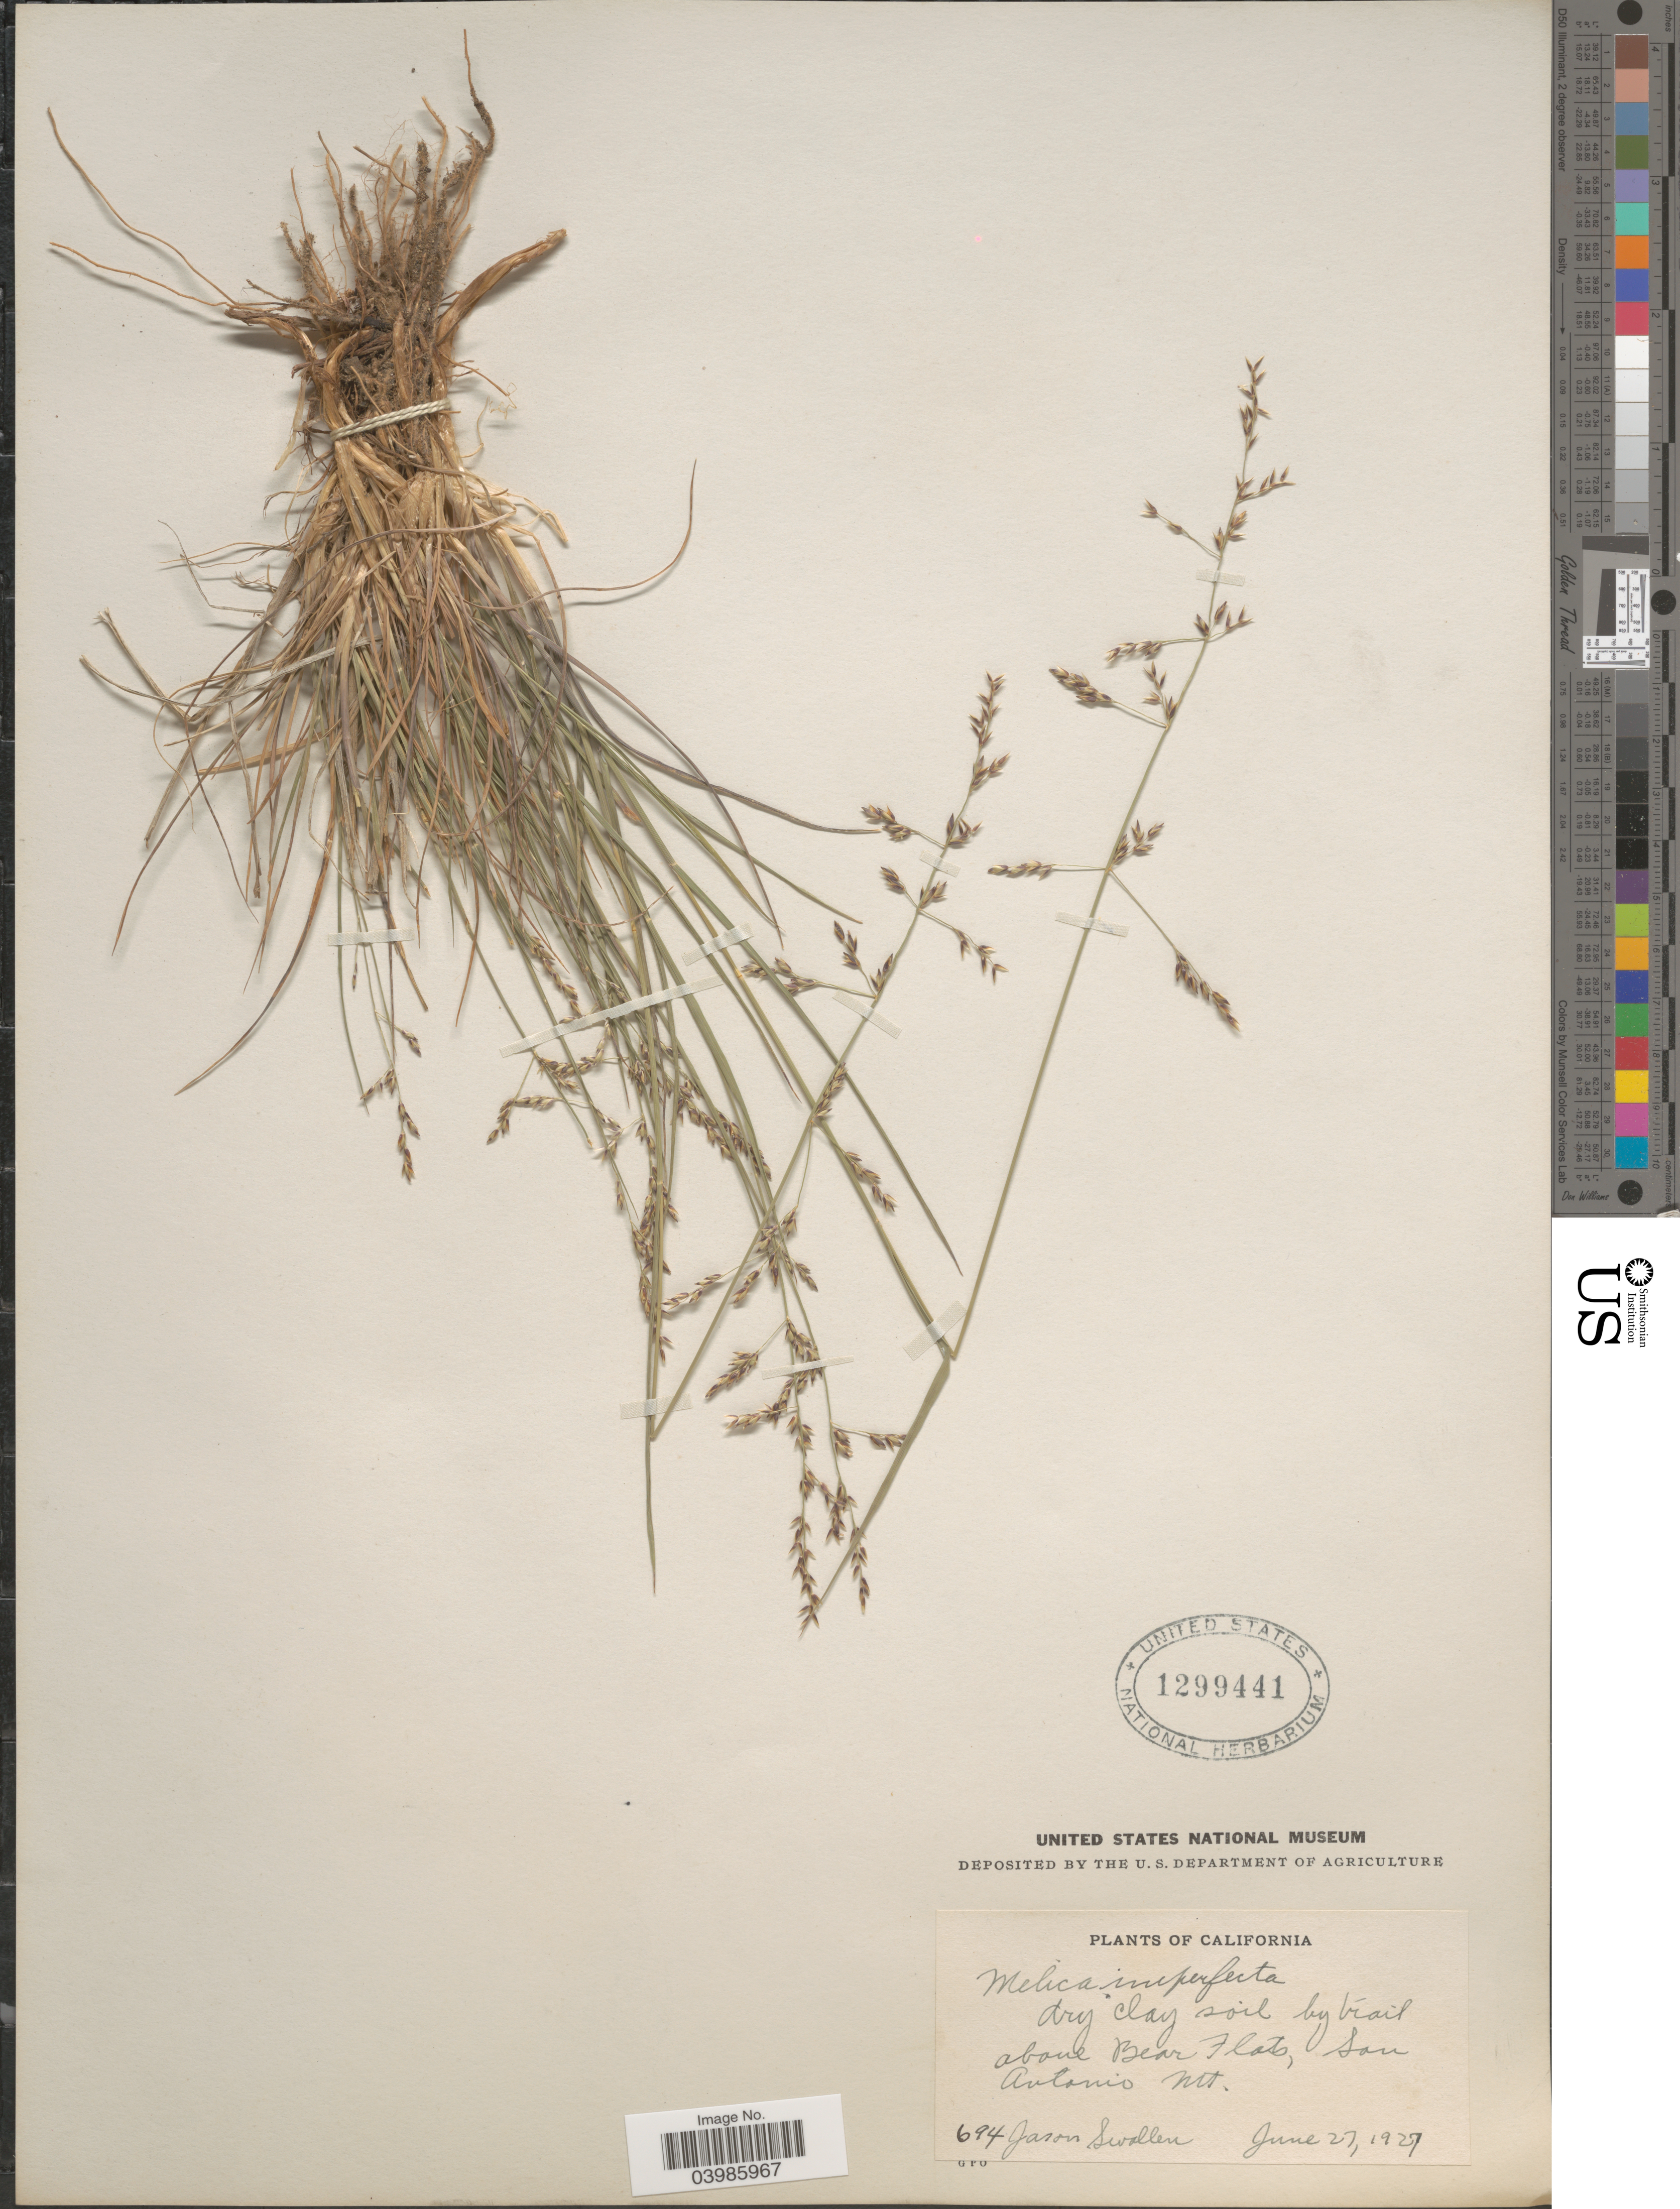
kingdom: Plantae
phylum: Tracheophyta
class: Liliopsida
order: Poales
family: Poaceae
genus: Melica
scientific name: Melica imperfecta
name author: Trin.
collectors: J. R. Swallen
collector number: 694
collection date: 1927-06-27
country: United States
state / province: California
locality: Dry clay soil by trail above Bear Flats, San Antonio Mt.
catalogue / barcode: US 1299441